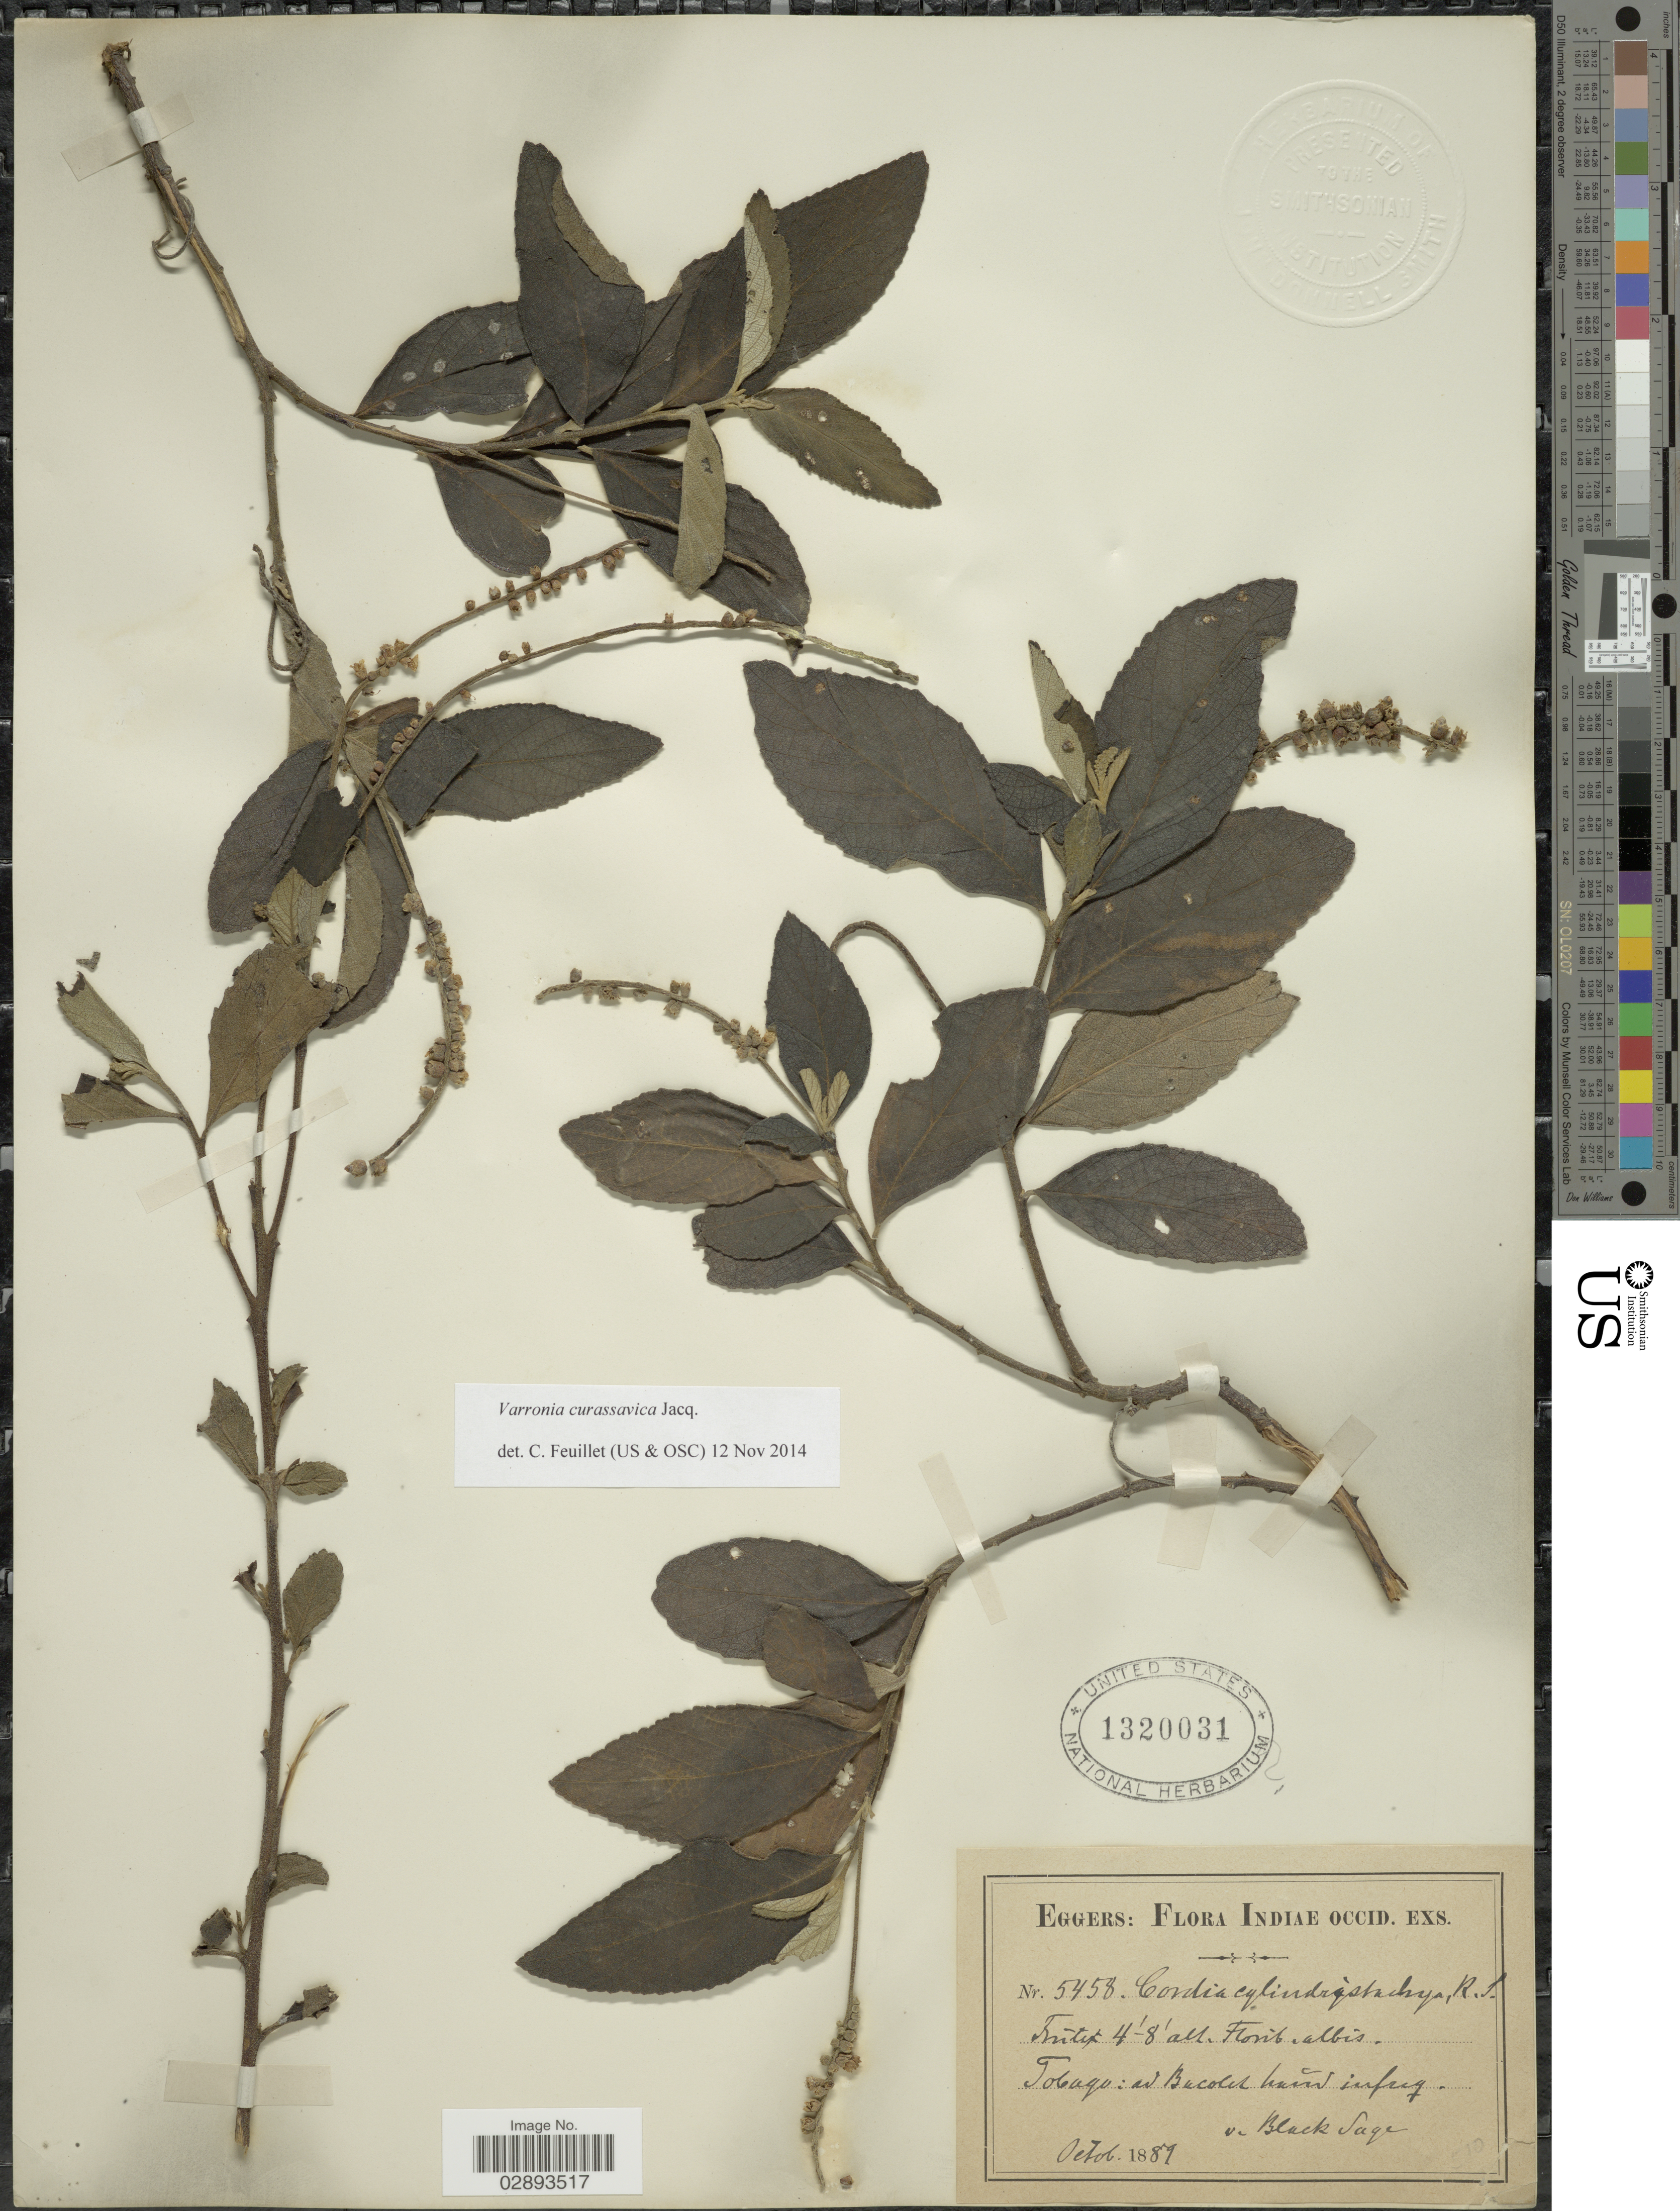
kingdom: Plantae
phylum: Tracheophyta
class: Magnoliopsida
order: Boraginales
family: Cordiaceae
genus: Varronia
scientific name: Varronia curassavica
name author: Jacq.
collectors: -. Eggers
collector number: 5458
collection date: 1889-10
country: Trinidad and Tobago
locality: Tobago: ad Bacolet humid infreq., v. Black Sage. Indiae Occid.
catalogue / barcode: US 1320031